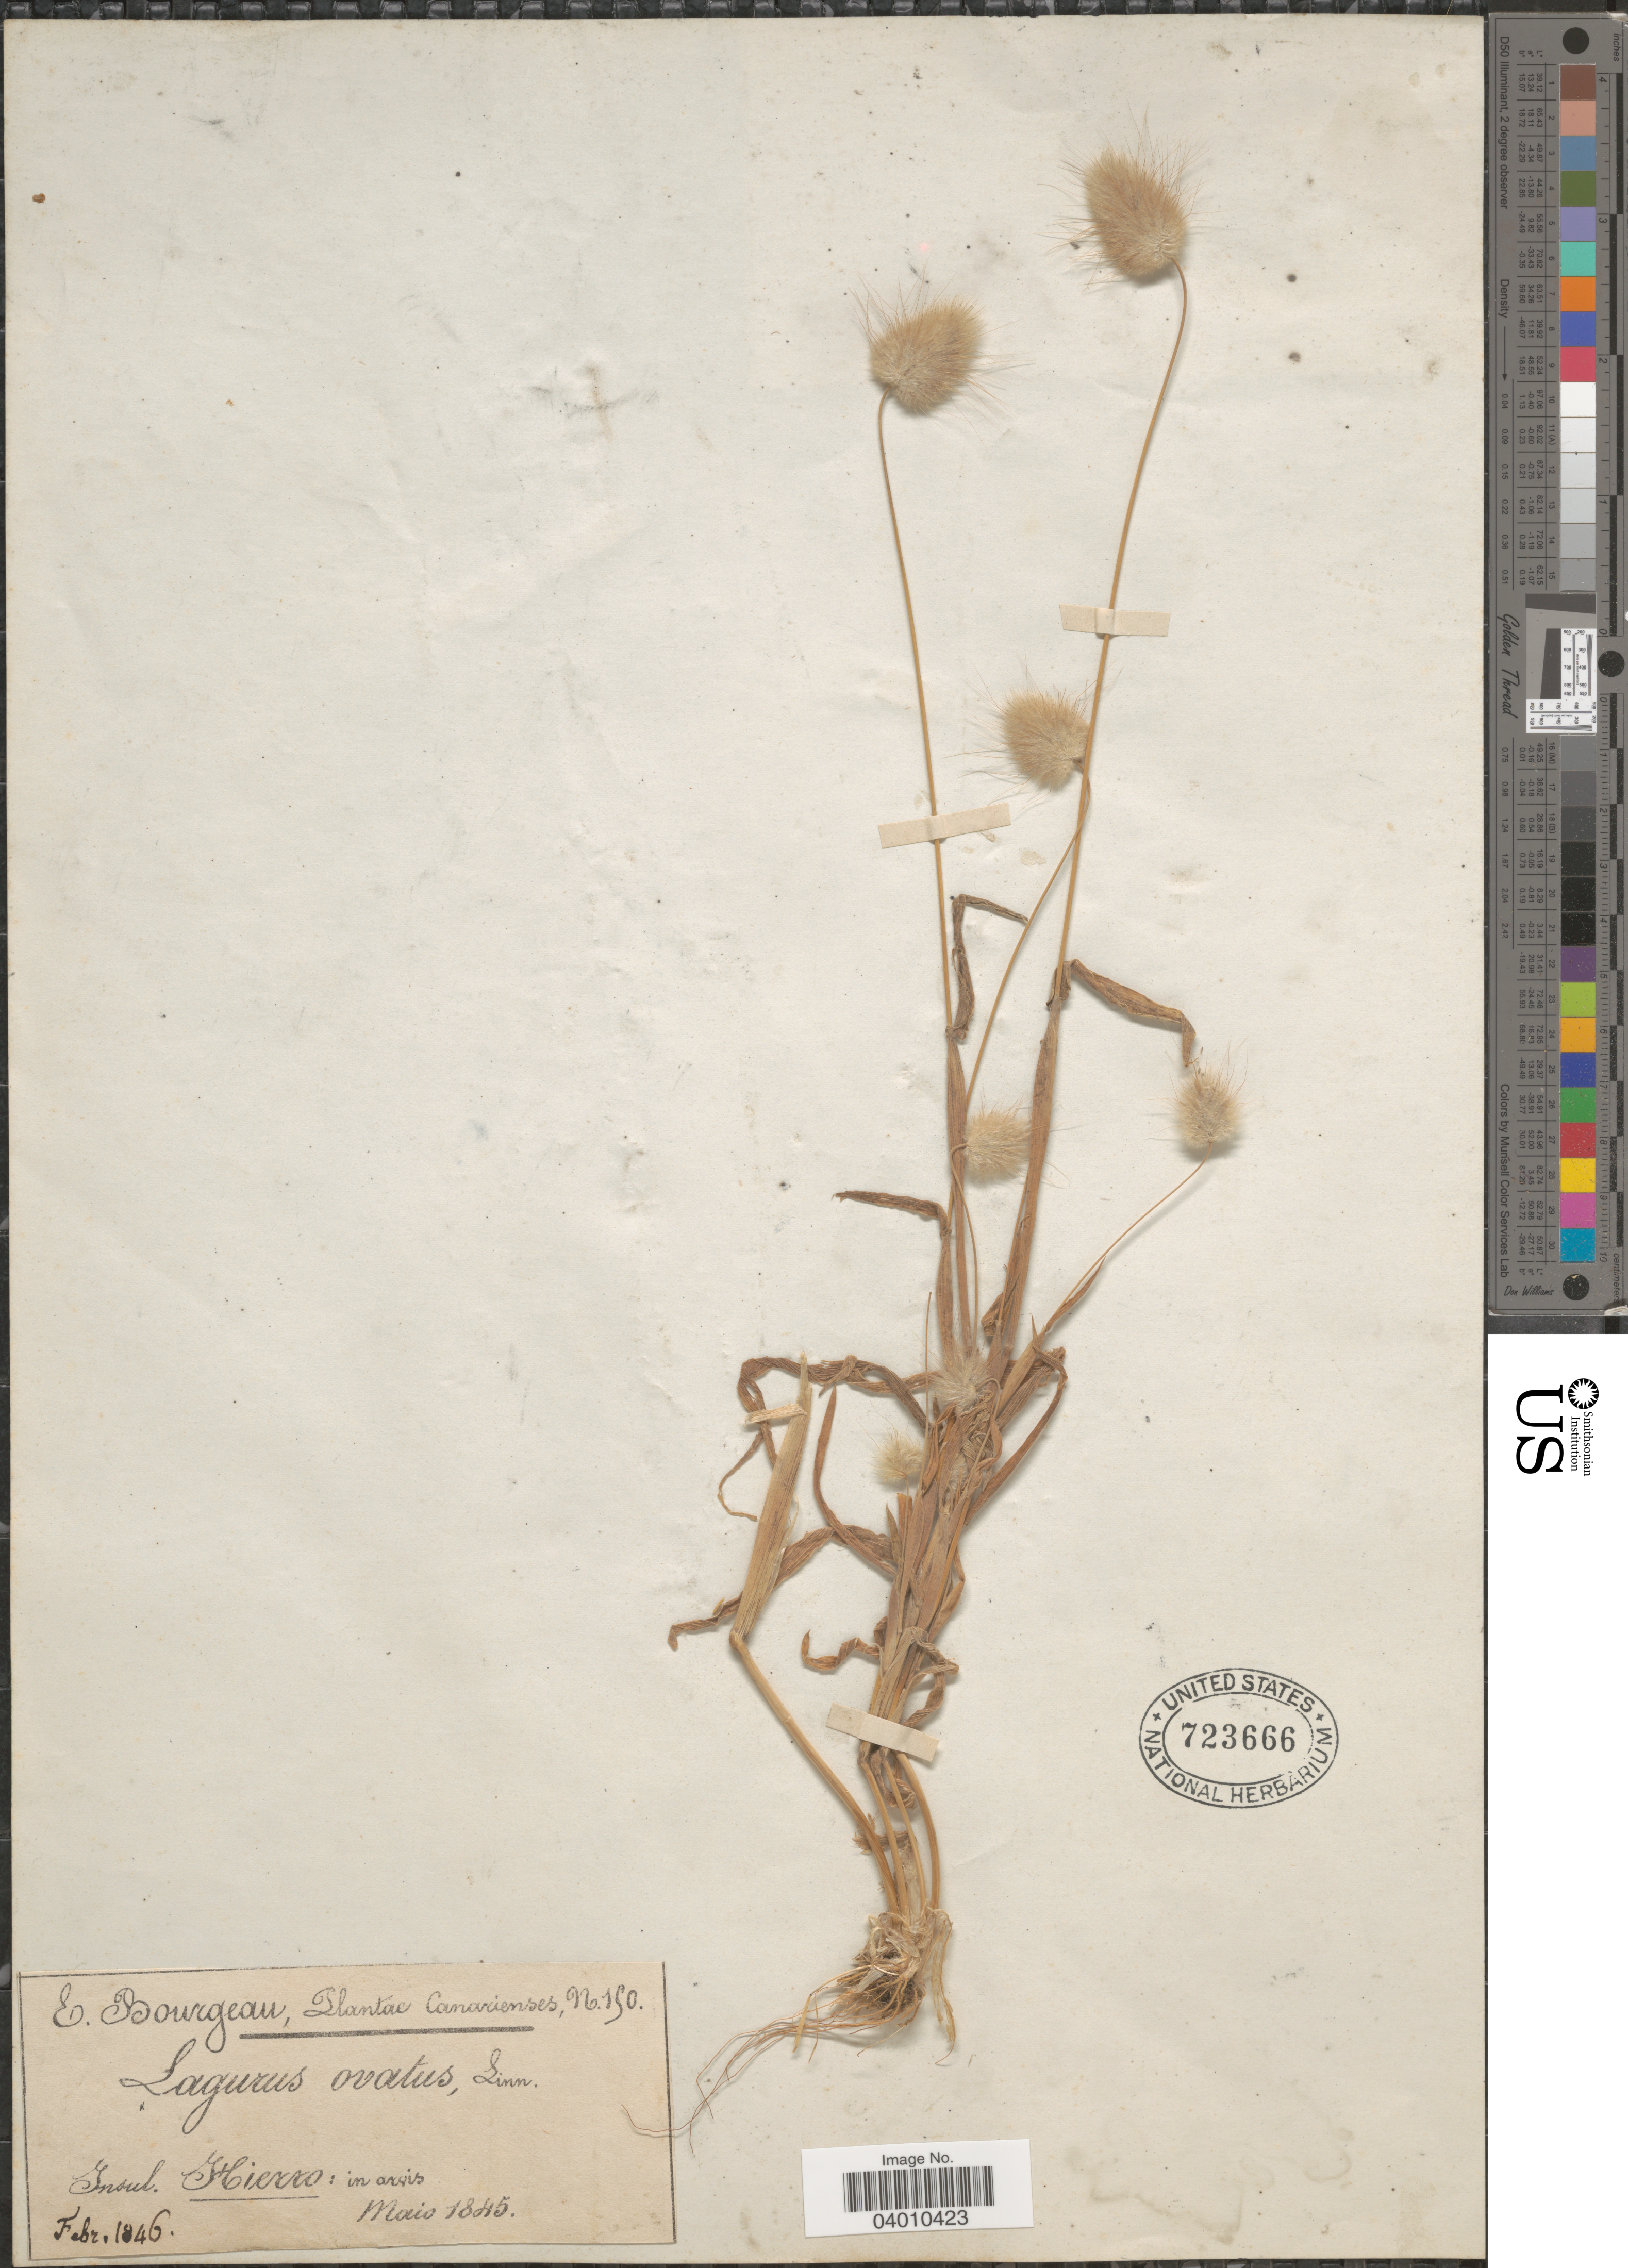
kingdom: Plantae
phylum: Tracheophyta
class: Liliopsida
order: Poales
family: Poaceae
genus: Lagurus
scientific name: Lagurus ovatus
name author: L.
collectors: E. Bourgeau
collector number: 150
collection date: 1845-05/1846-06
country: Spain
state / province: Canarias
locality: Canarienses. Insul. Hierro.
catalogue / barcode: US 723666